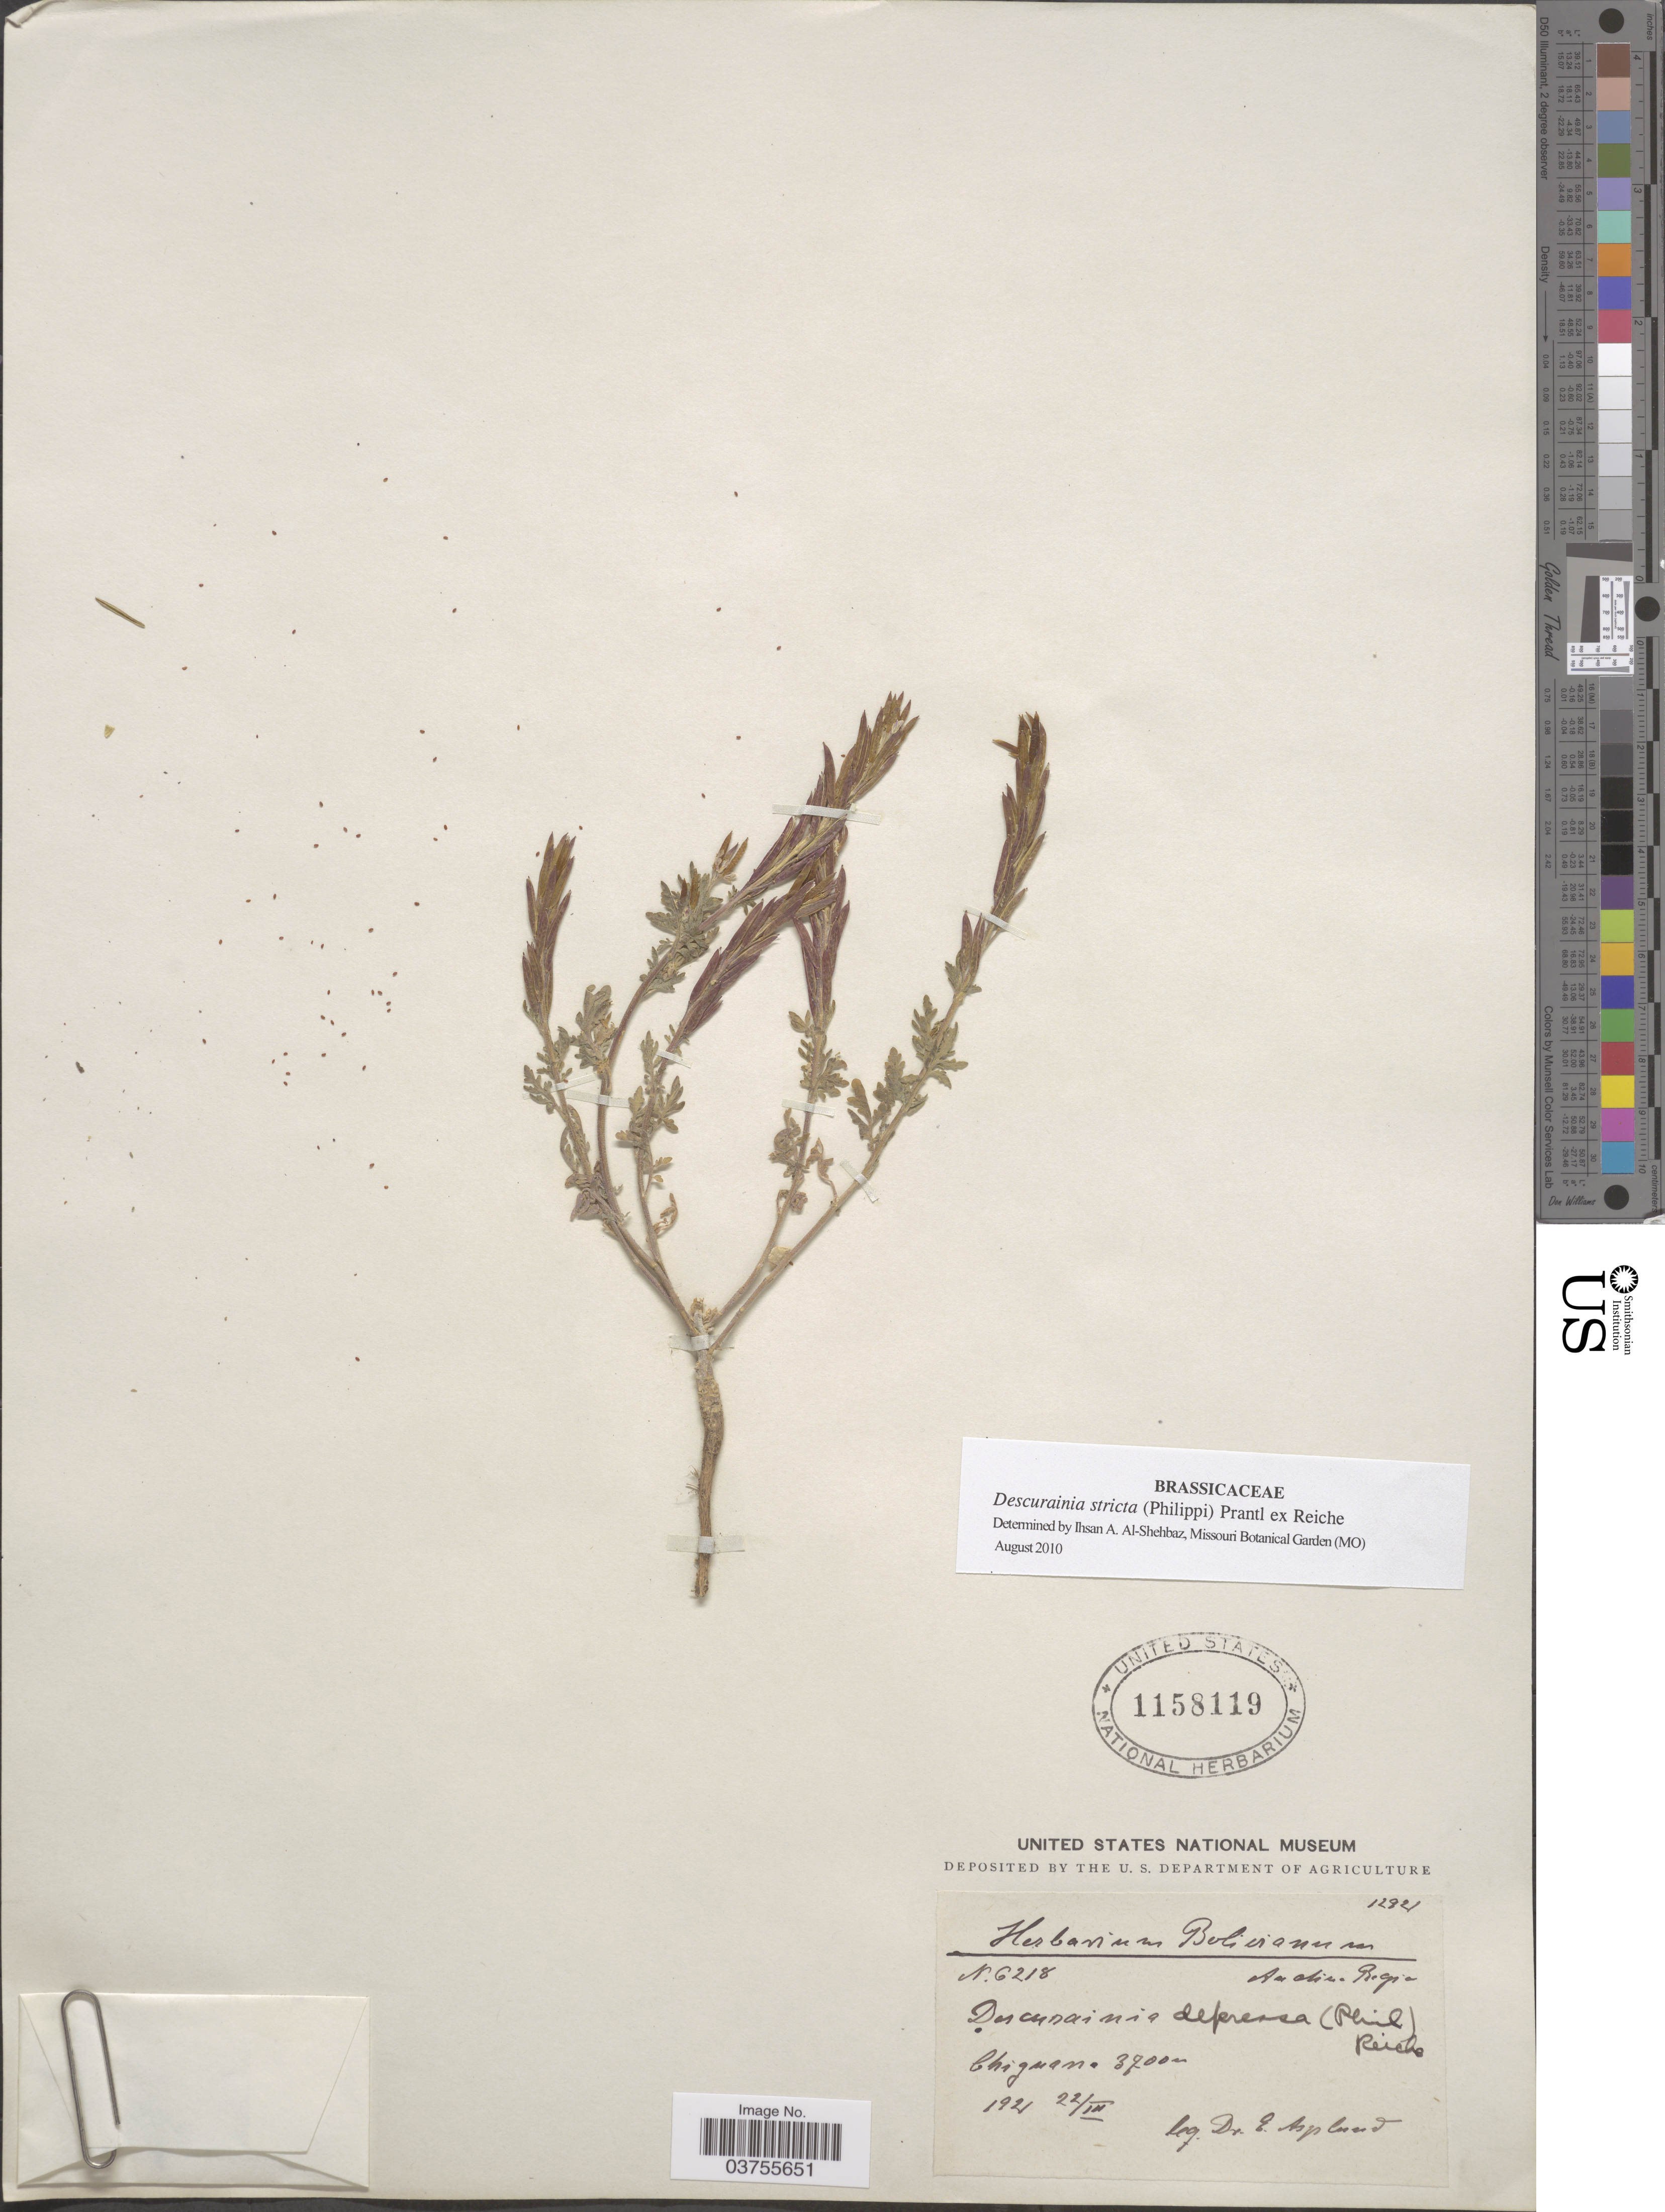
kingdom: Plantae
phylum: Tracheophyta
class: Magnoliopsida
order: Brassicales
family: Brassicaceae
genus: Descurainia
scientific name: Descurainia stricta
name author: (Phil. & C.A. Mey.) Prantl ex Reiche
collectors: E. Asplund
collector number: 6218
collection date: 1921-03-22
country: Bolivia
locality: Andina Region, Chiguano.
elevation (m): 3700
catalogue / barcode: US 1158119